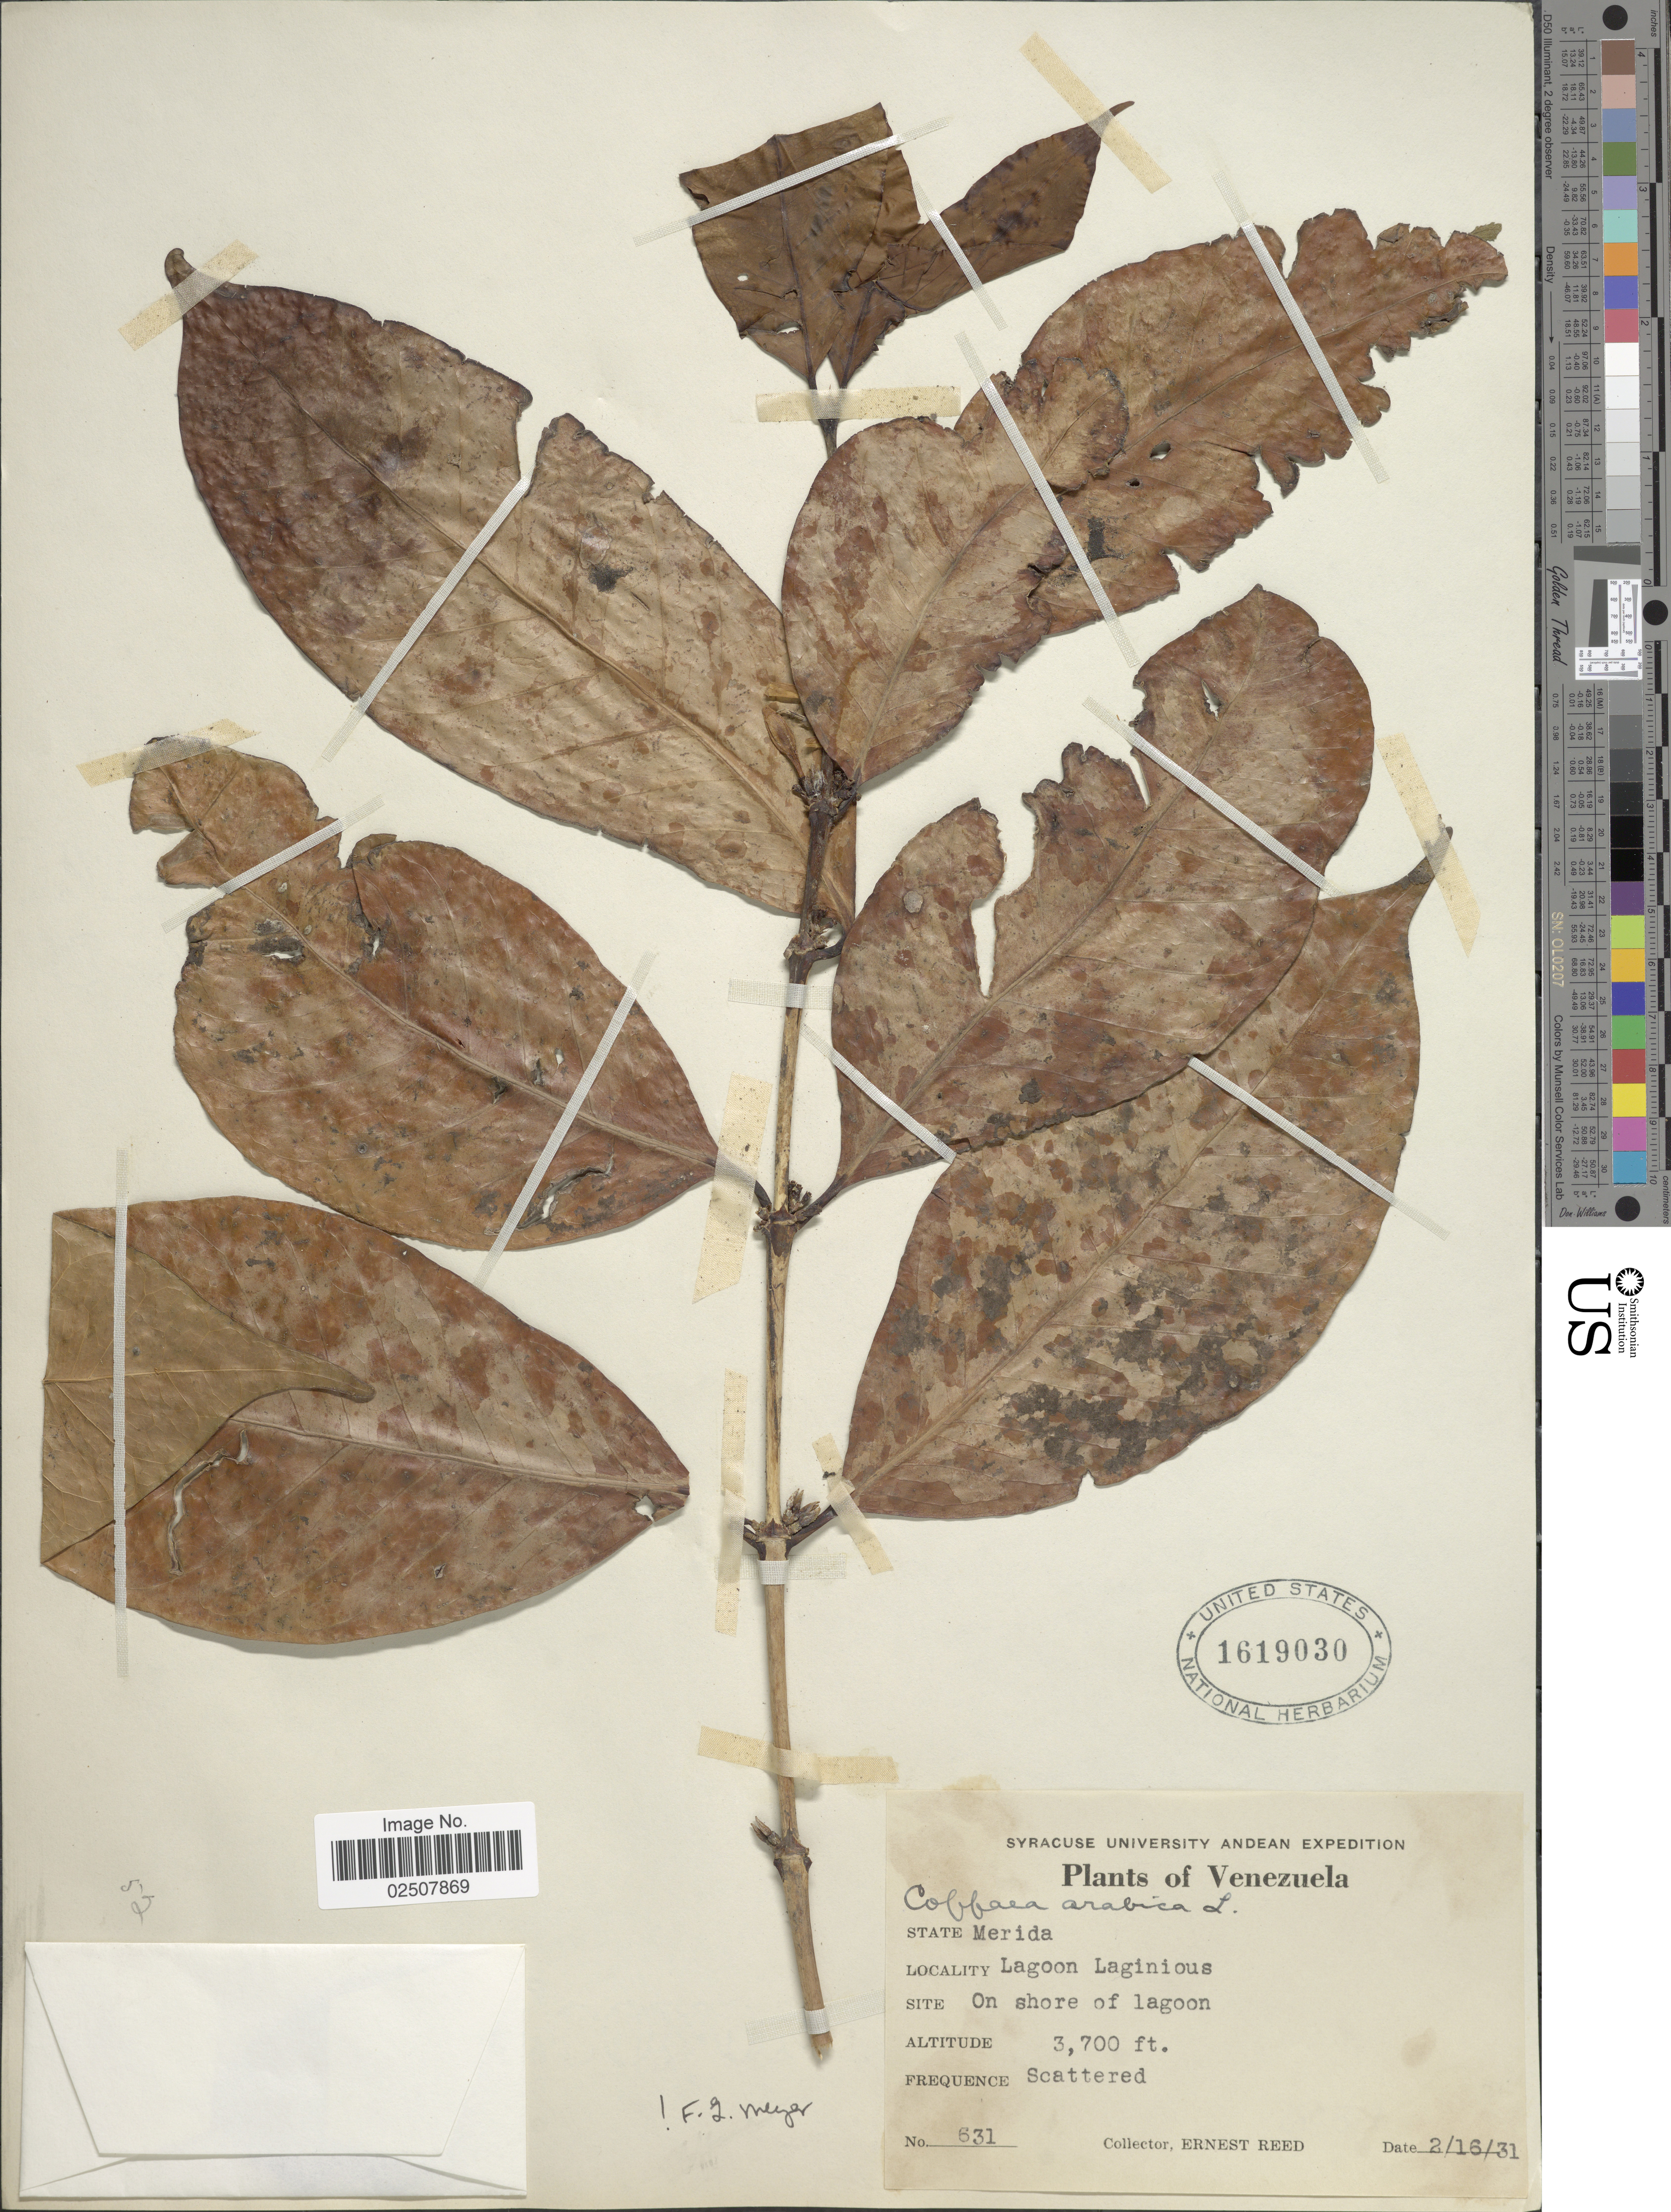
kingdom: Plantae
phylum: Tracheophyta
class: Magnoliopsida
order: Gentianales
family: Rubiaceae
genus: Coffea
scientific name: Coffea arabica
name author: L.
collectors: E. Reed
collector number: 631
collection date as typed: Transcribed d/m/y: 16/2/31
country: Venezuela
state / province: Mérida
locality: Lagoon Laginious, Site On shore of lagoon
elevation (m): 1128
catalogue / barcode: US 1619030